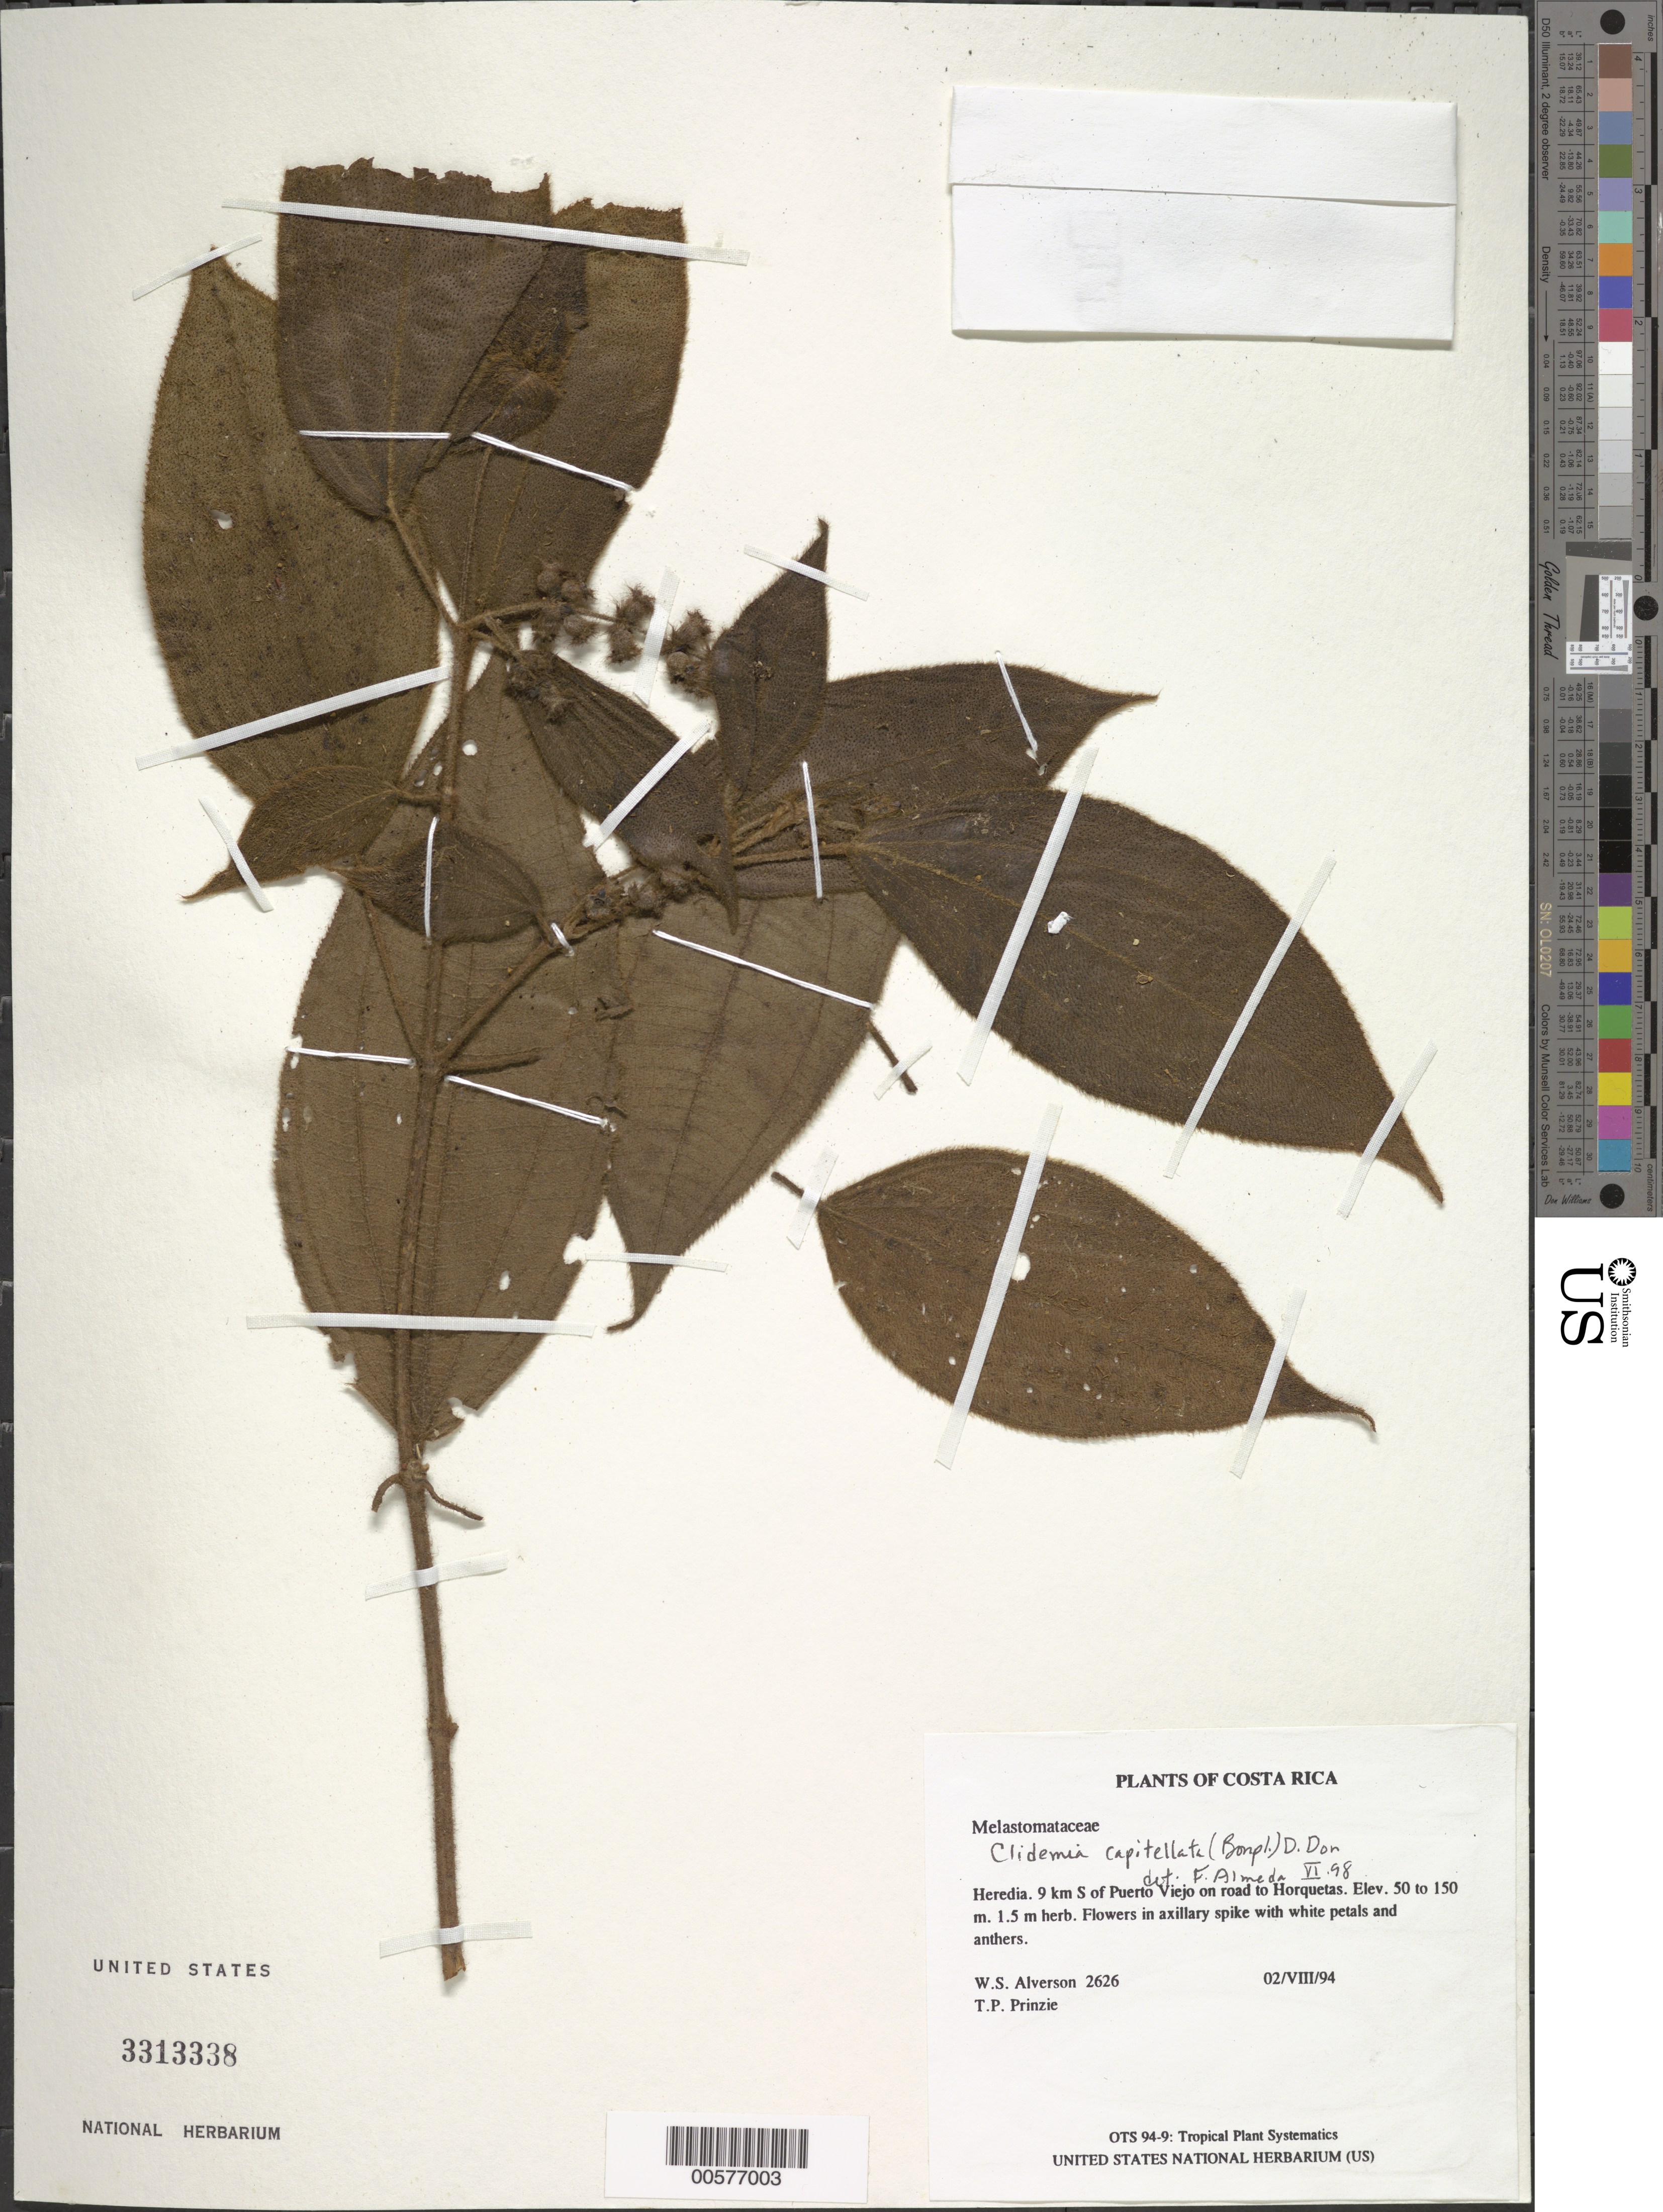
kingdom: Plantae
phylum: Tracheophyta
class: Magnoliopsida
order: Myrtales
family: Melastomataceae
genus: Clidemia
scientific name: Clidemia capitellata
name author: (Bonpl.) D. Don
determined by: Almeda, F.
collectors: W. S. Alverson & T. Prinzie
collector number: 2626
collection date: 1994-08-02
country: Costa Rica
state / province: Heredia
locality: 9 km S of Puerto Viejo on road to Horquetas.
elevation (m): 50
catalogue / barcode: US 3313338